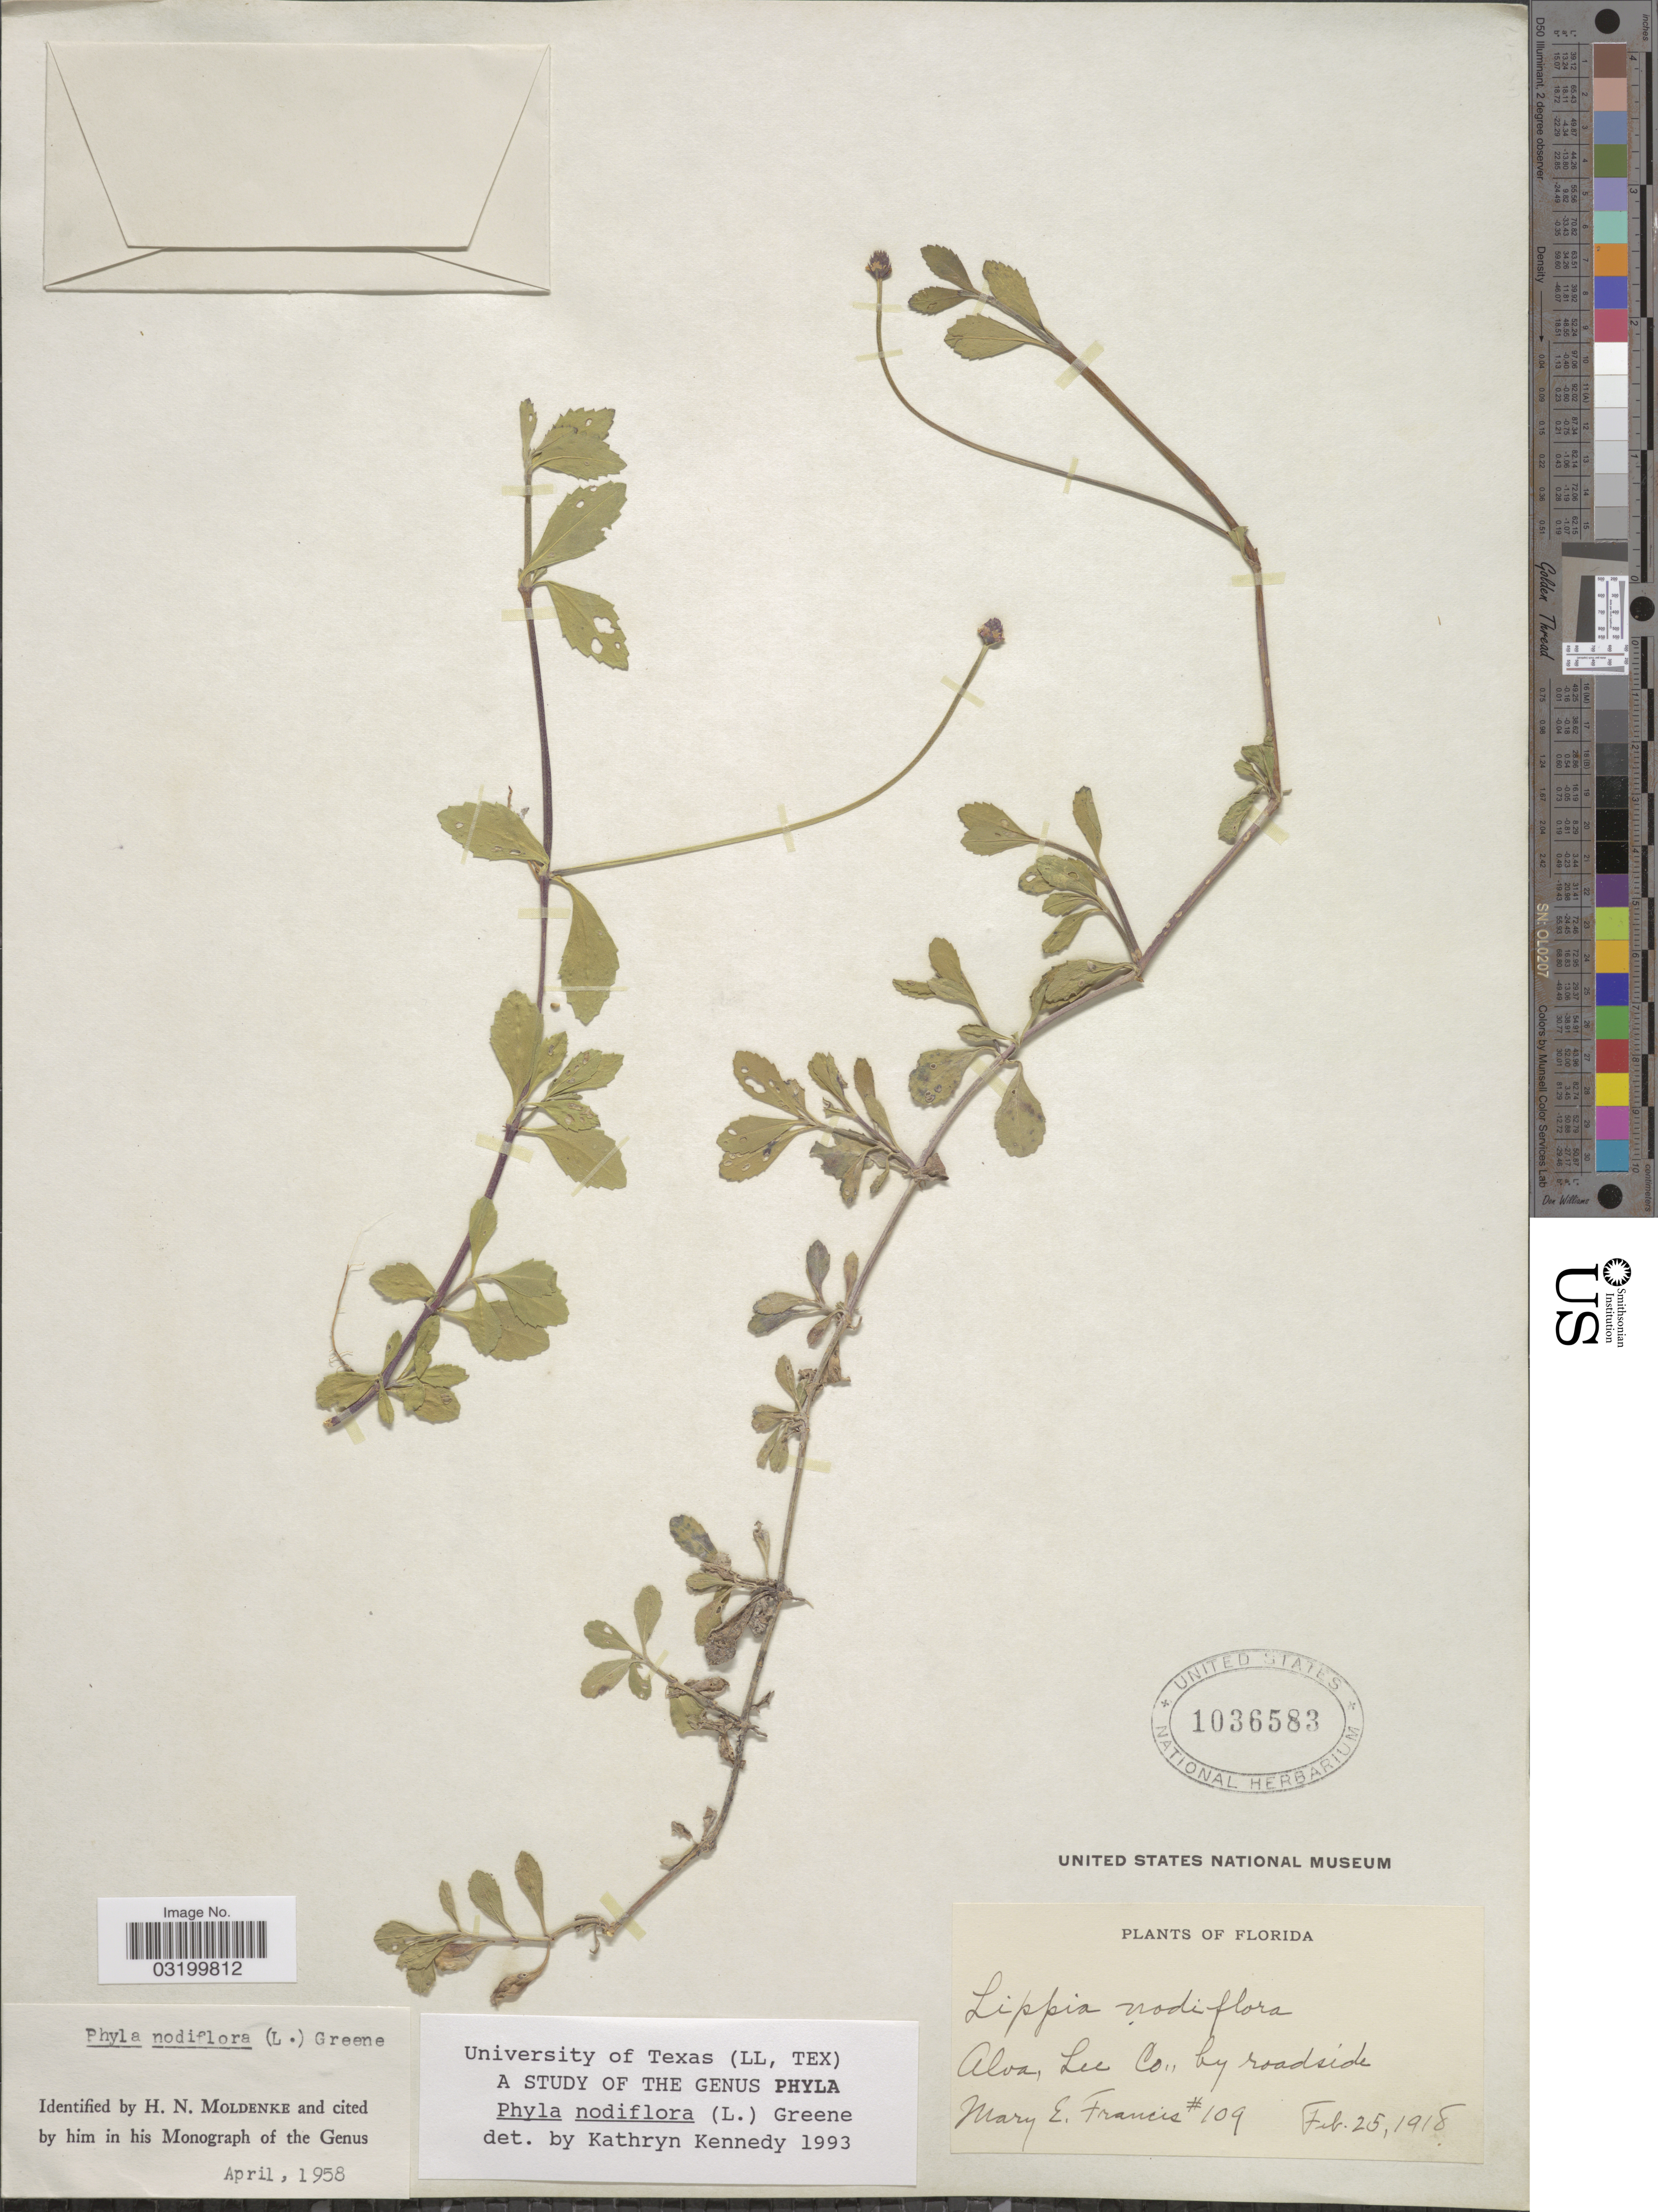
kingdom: Plantae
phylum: Tracheophyta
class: Magnoliopsida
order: Lamiales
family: Verbenaceae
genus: Phyla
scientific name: Phyla nodiflora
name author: (L.) Greene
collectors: M. E. Francis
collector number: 109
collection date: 1918-02-25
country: United States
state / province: Florida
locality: Alva, Lee Co., by roadside.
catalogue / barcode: US 1036583